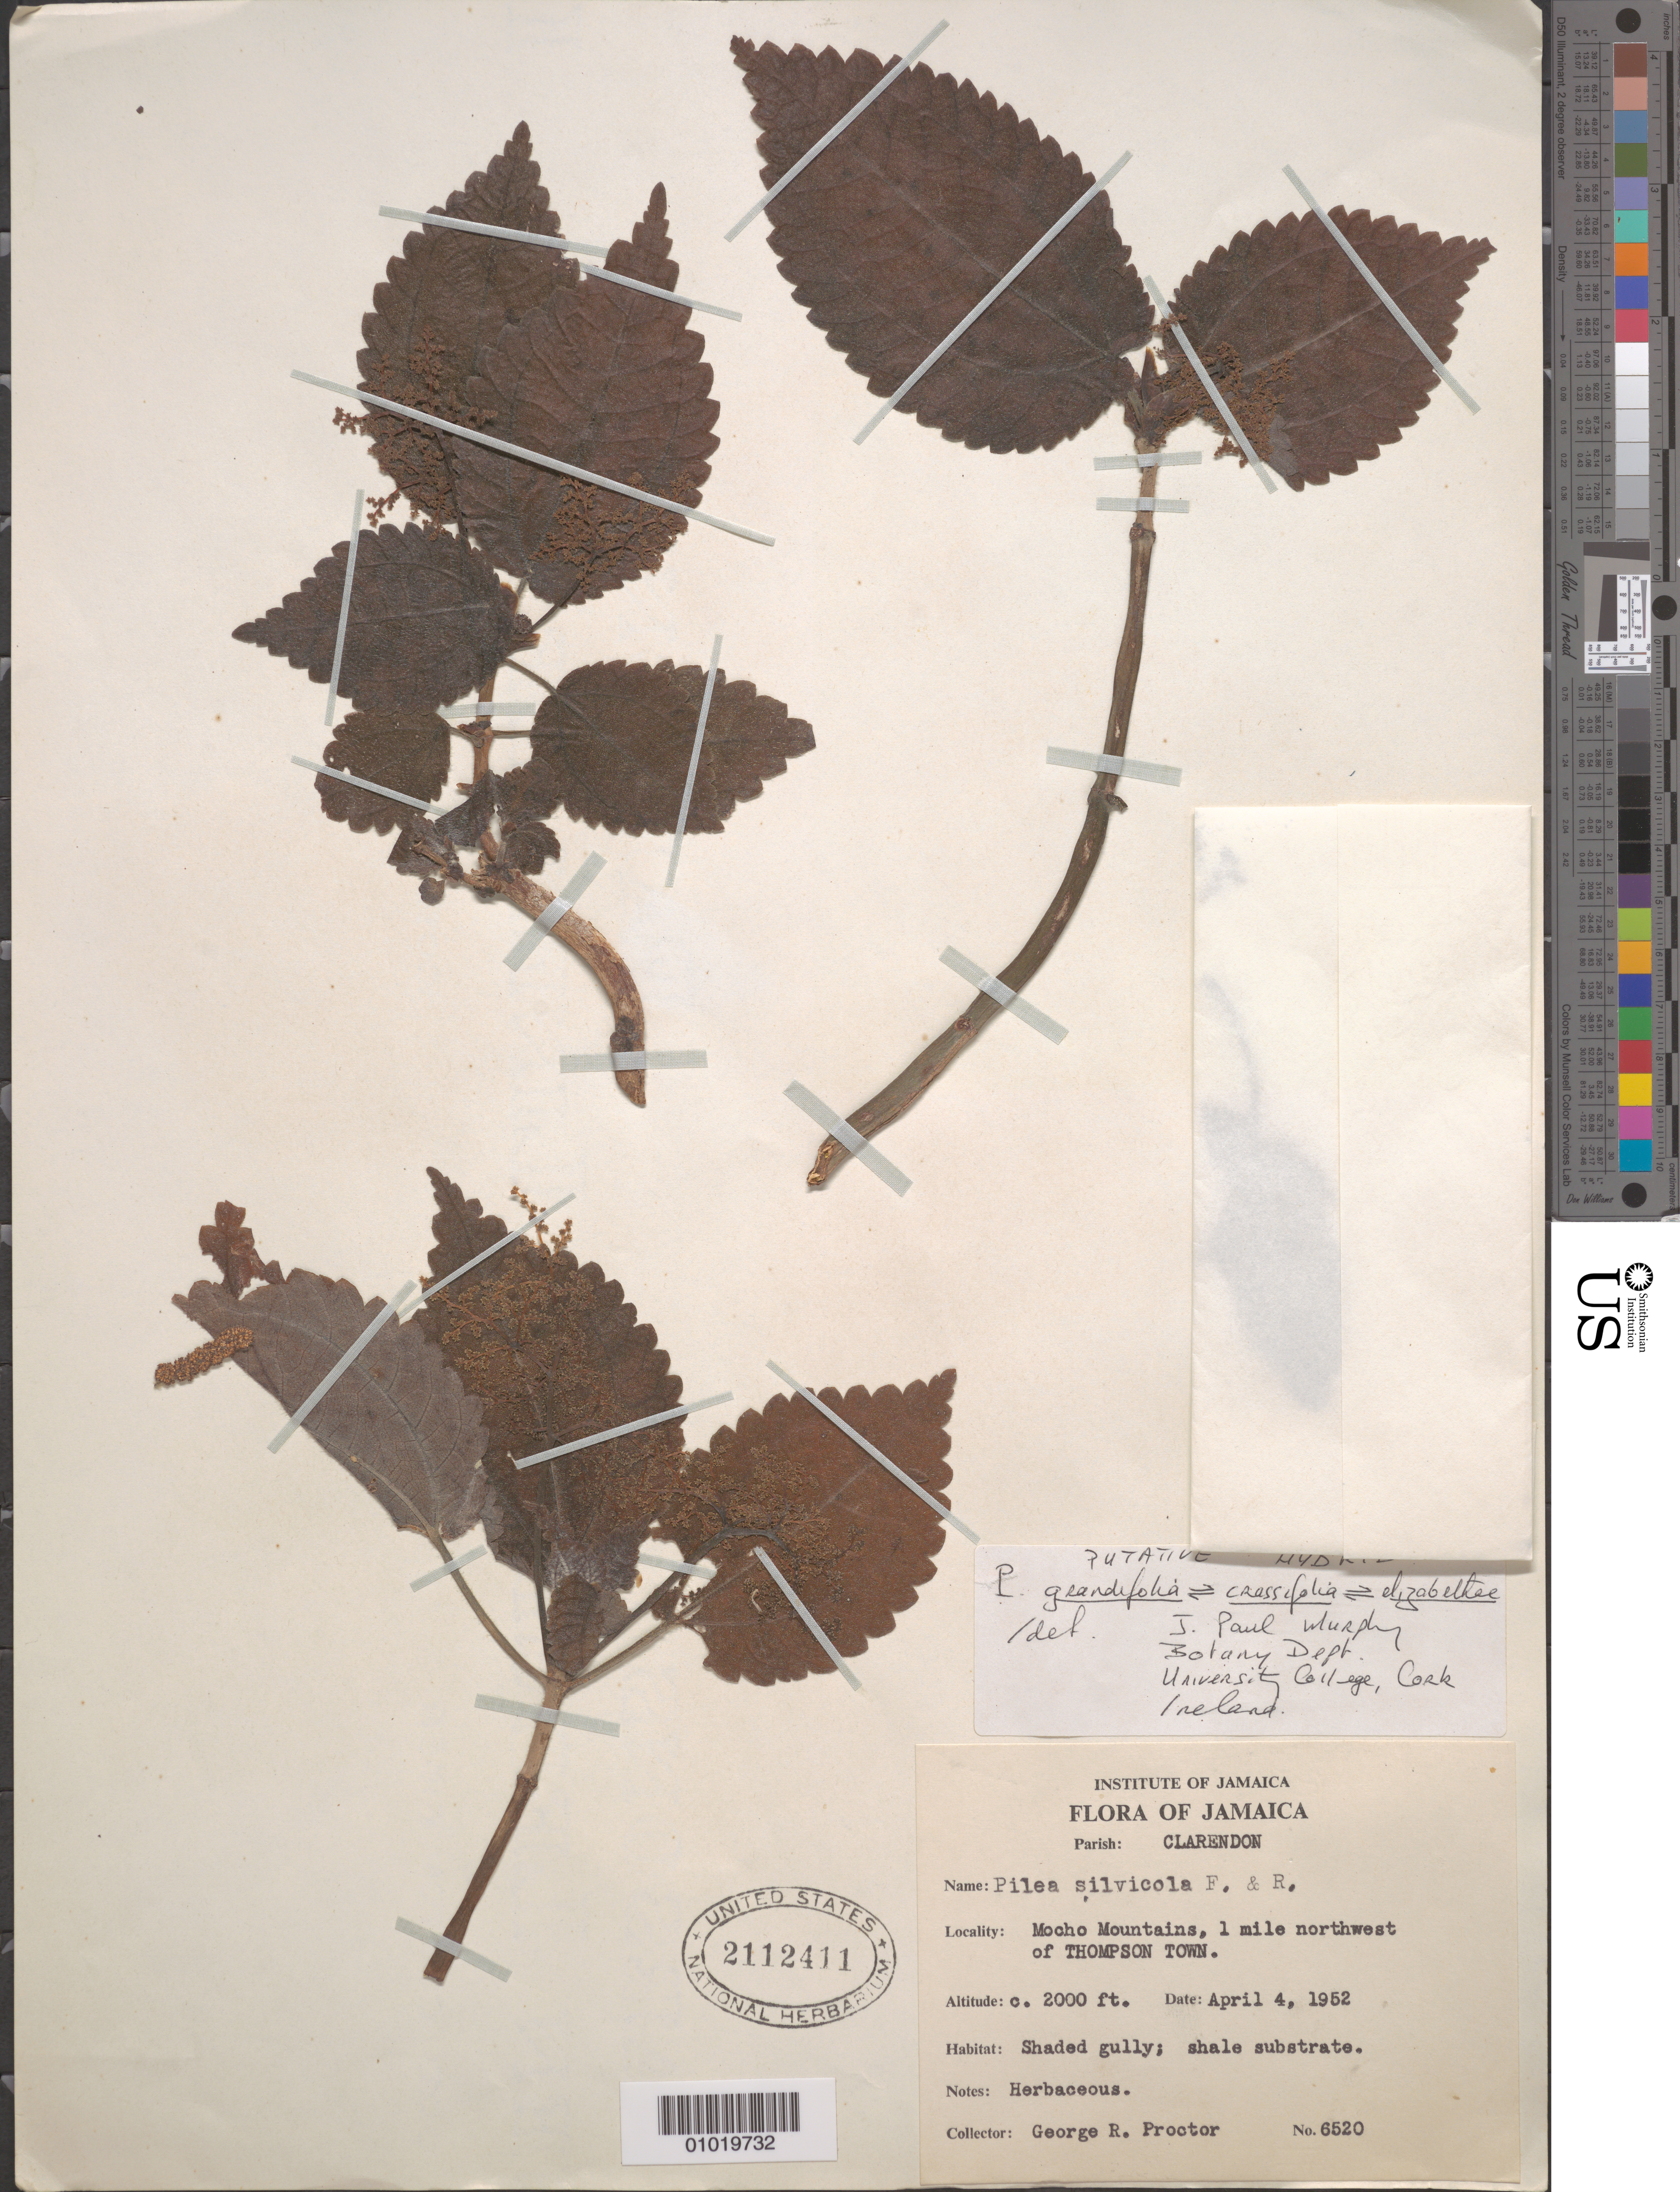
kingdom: Plantae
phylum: Tracheophyta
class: Magnoliopsida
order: Rosales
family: Urticaceae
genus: Pilea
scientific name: Pilea silvicola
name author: Fawc. & Rendle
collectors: G. R. Proctor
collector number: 6520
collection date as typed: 04 Apr 1952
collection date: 1952-04-04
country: Jamaica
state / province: Clarendon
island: Jamaica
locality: Mocho Mountains, 1 mi NW of Thompson Town, Clarendon. Shaded gully, shale substrate.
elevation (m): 610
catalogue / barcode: US 2112411